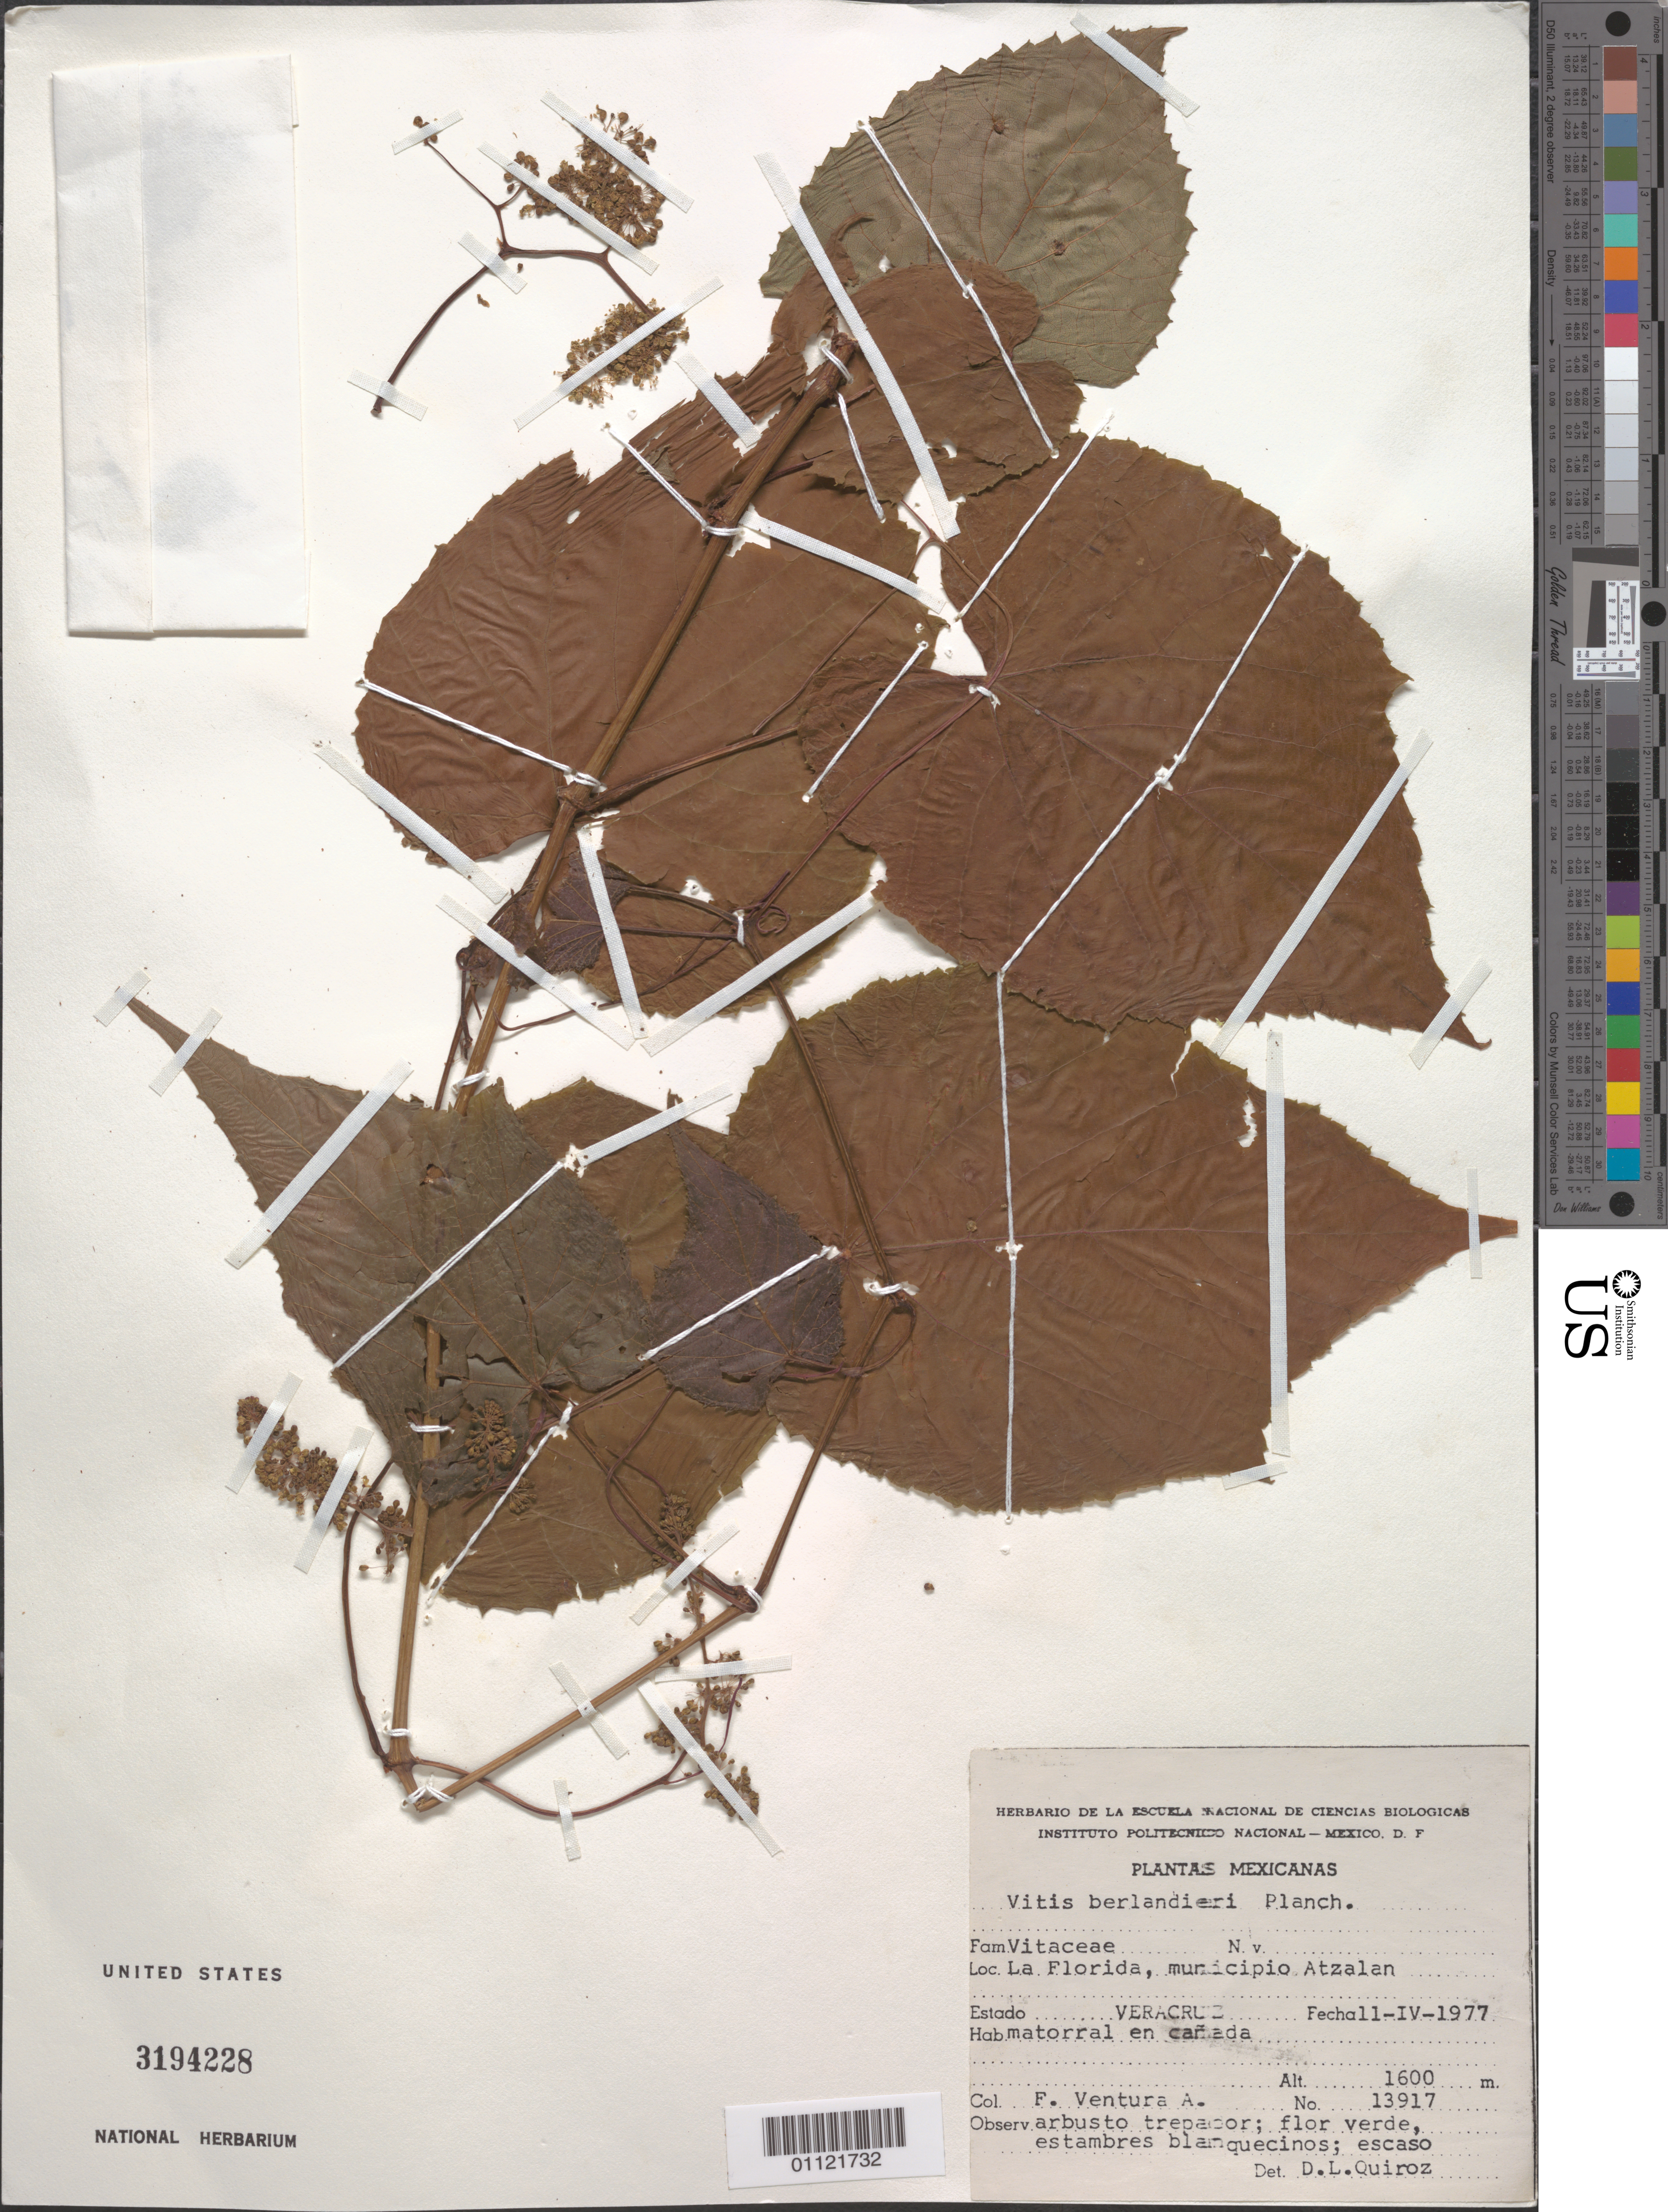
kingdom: Plantae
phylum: Tracheophyta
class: Magnoliopsida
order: Vitales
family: Vitaceae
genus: Vitis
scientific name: Vitis berlandieri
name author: Planch.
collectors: F. Ventura A.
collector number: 13917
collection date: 1977-04-11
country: Mexico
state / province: Veracruz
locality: La Florida, municipio Atzalan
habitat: matorral en canada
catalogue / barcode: US 3194228